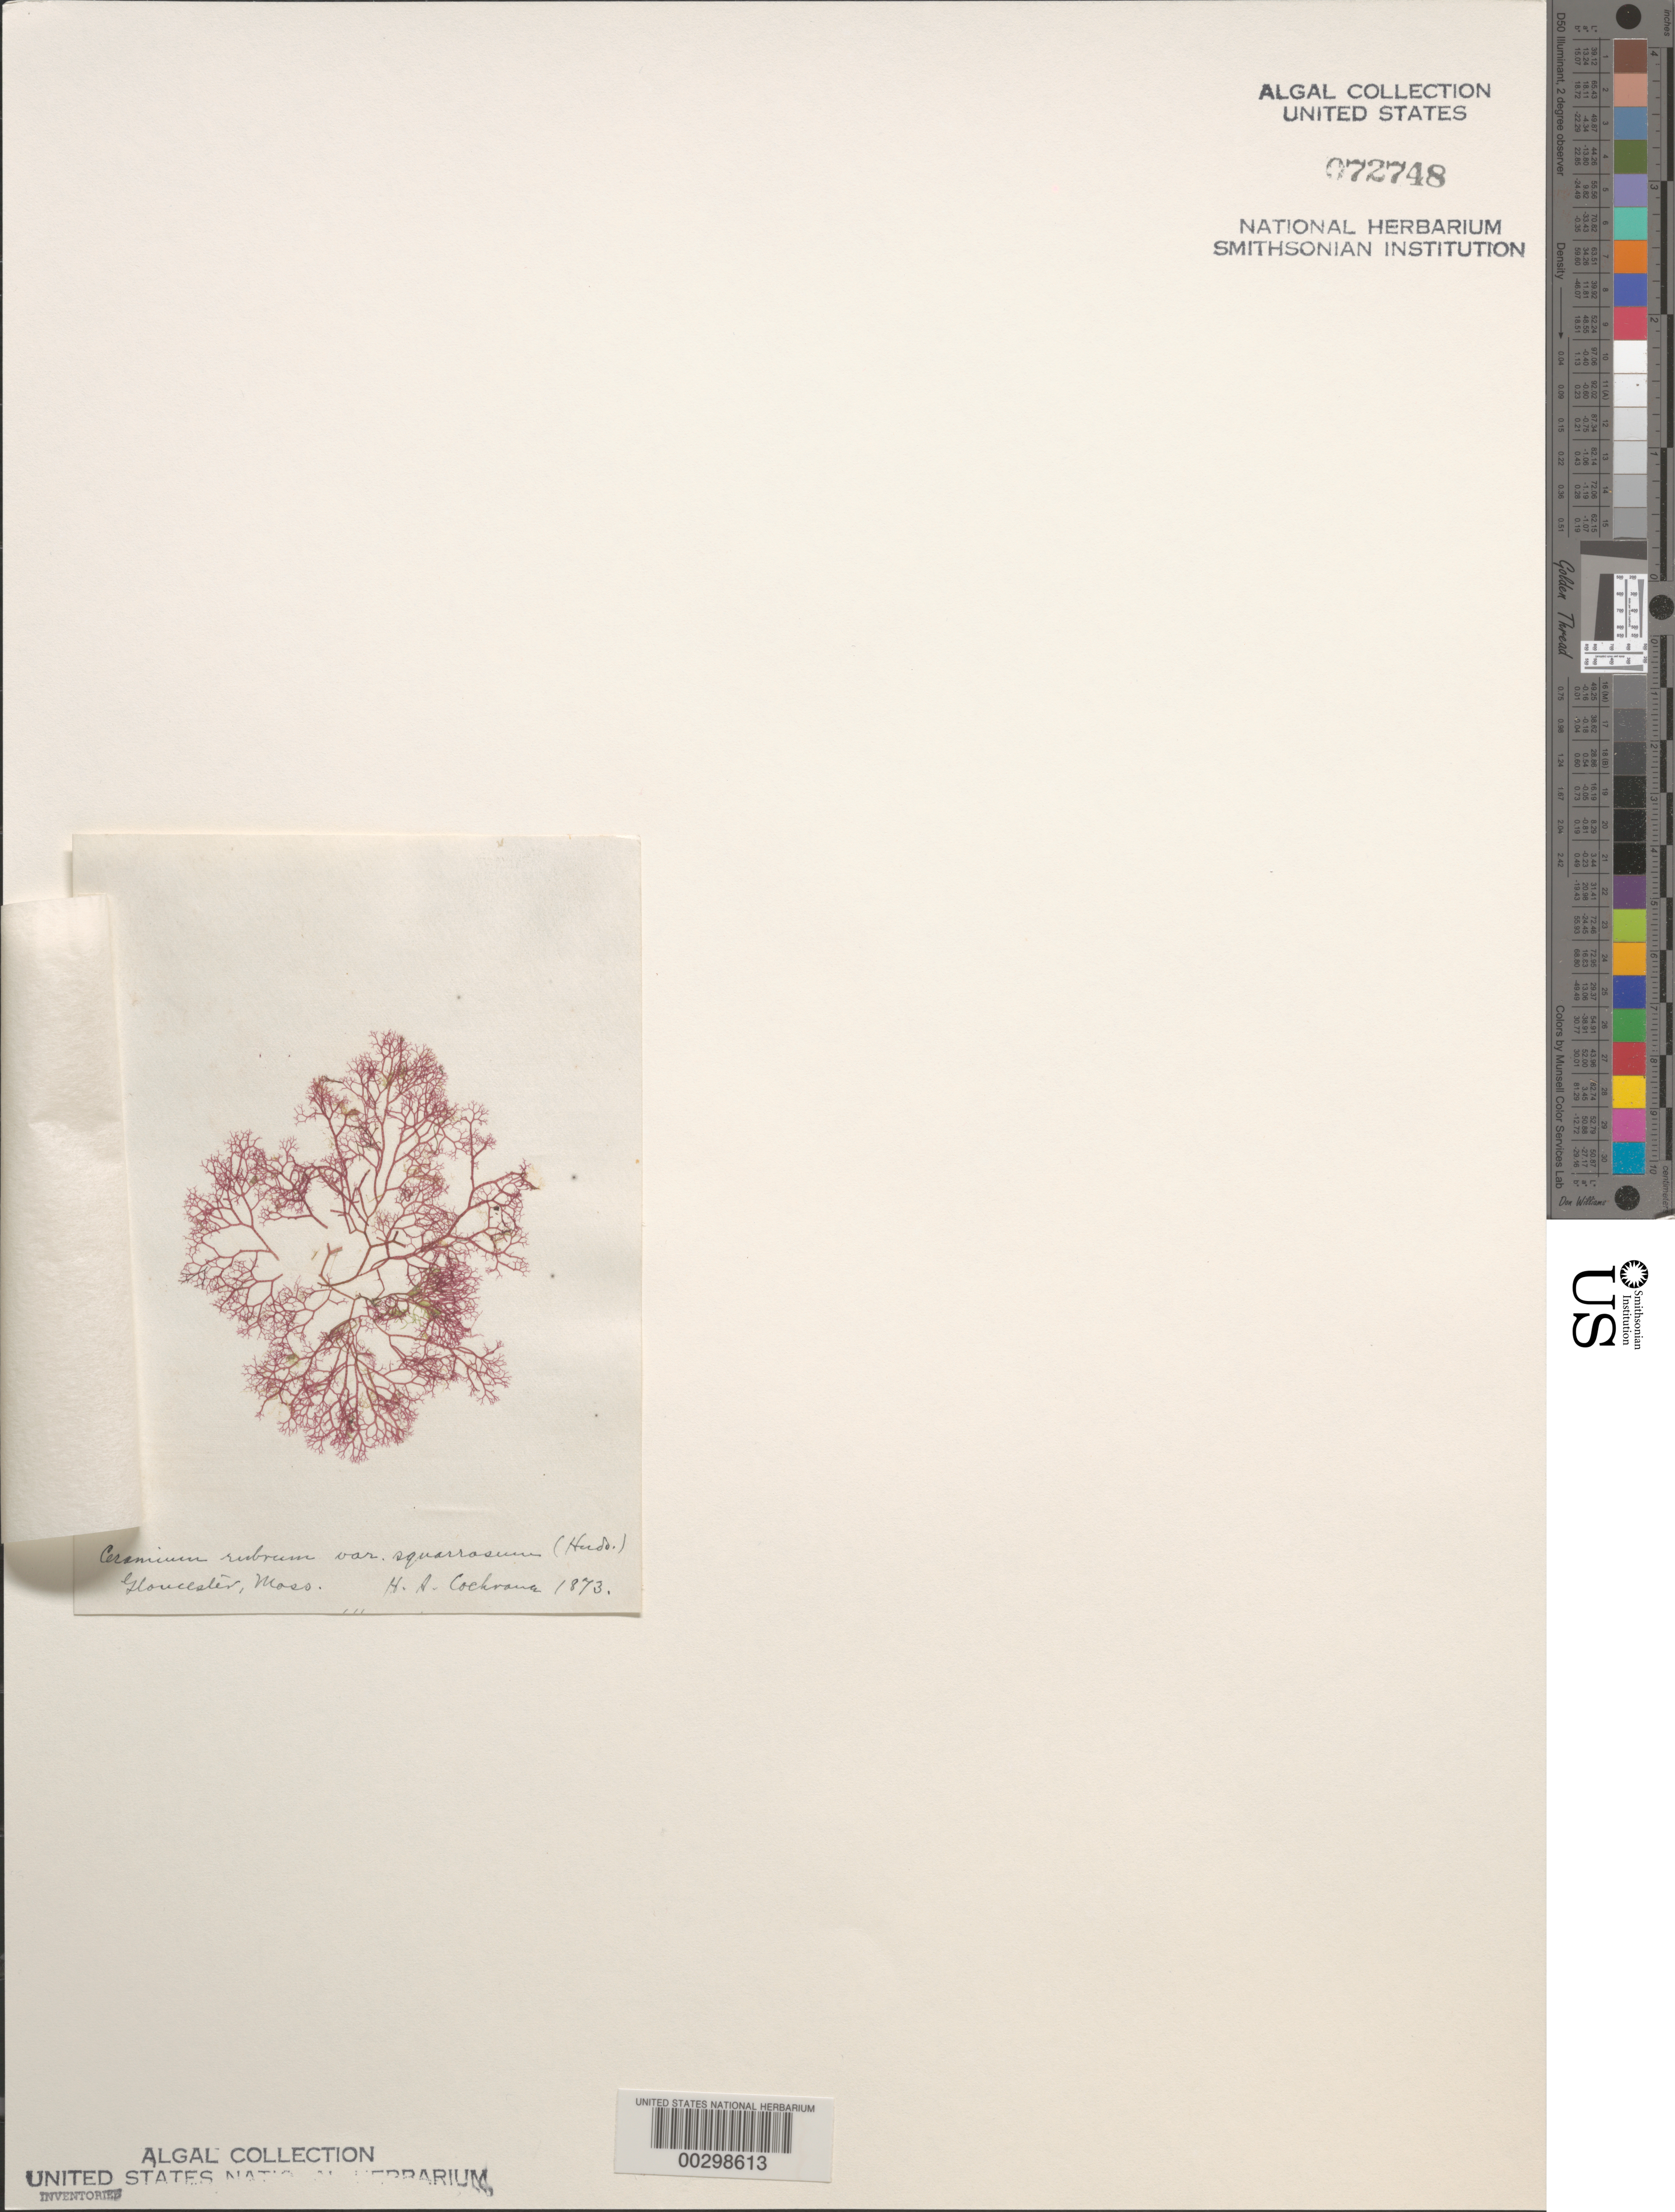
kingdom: Plantae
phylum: Rhodophyta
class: Florideophyceae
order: Ceramiales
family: Ceramiaceae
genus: Ceramium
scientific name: Ceramium rubrum var. squarrosum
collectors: H. Cochrane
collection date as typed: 1873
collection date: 1873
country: United States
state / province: Massachusetts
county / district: Essex County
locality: Gloucester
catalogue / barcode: US 72748